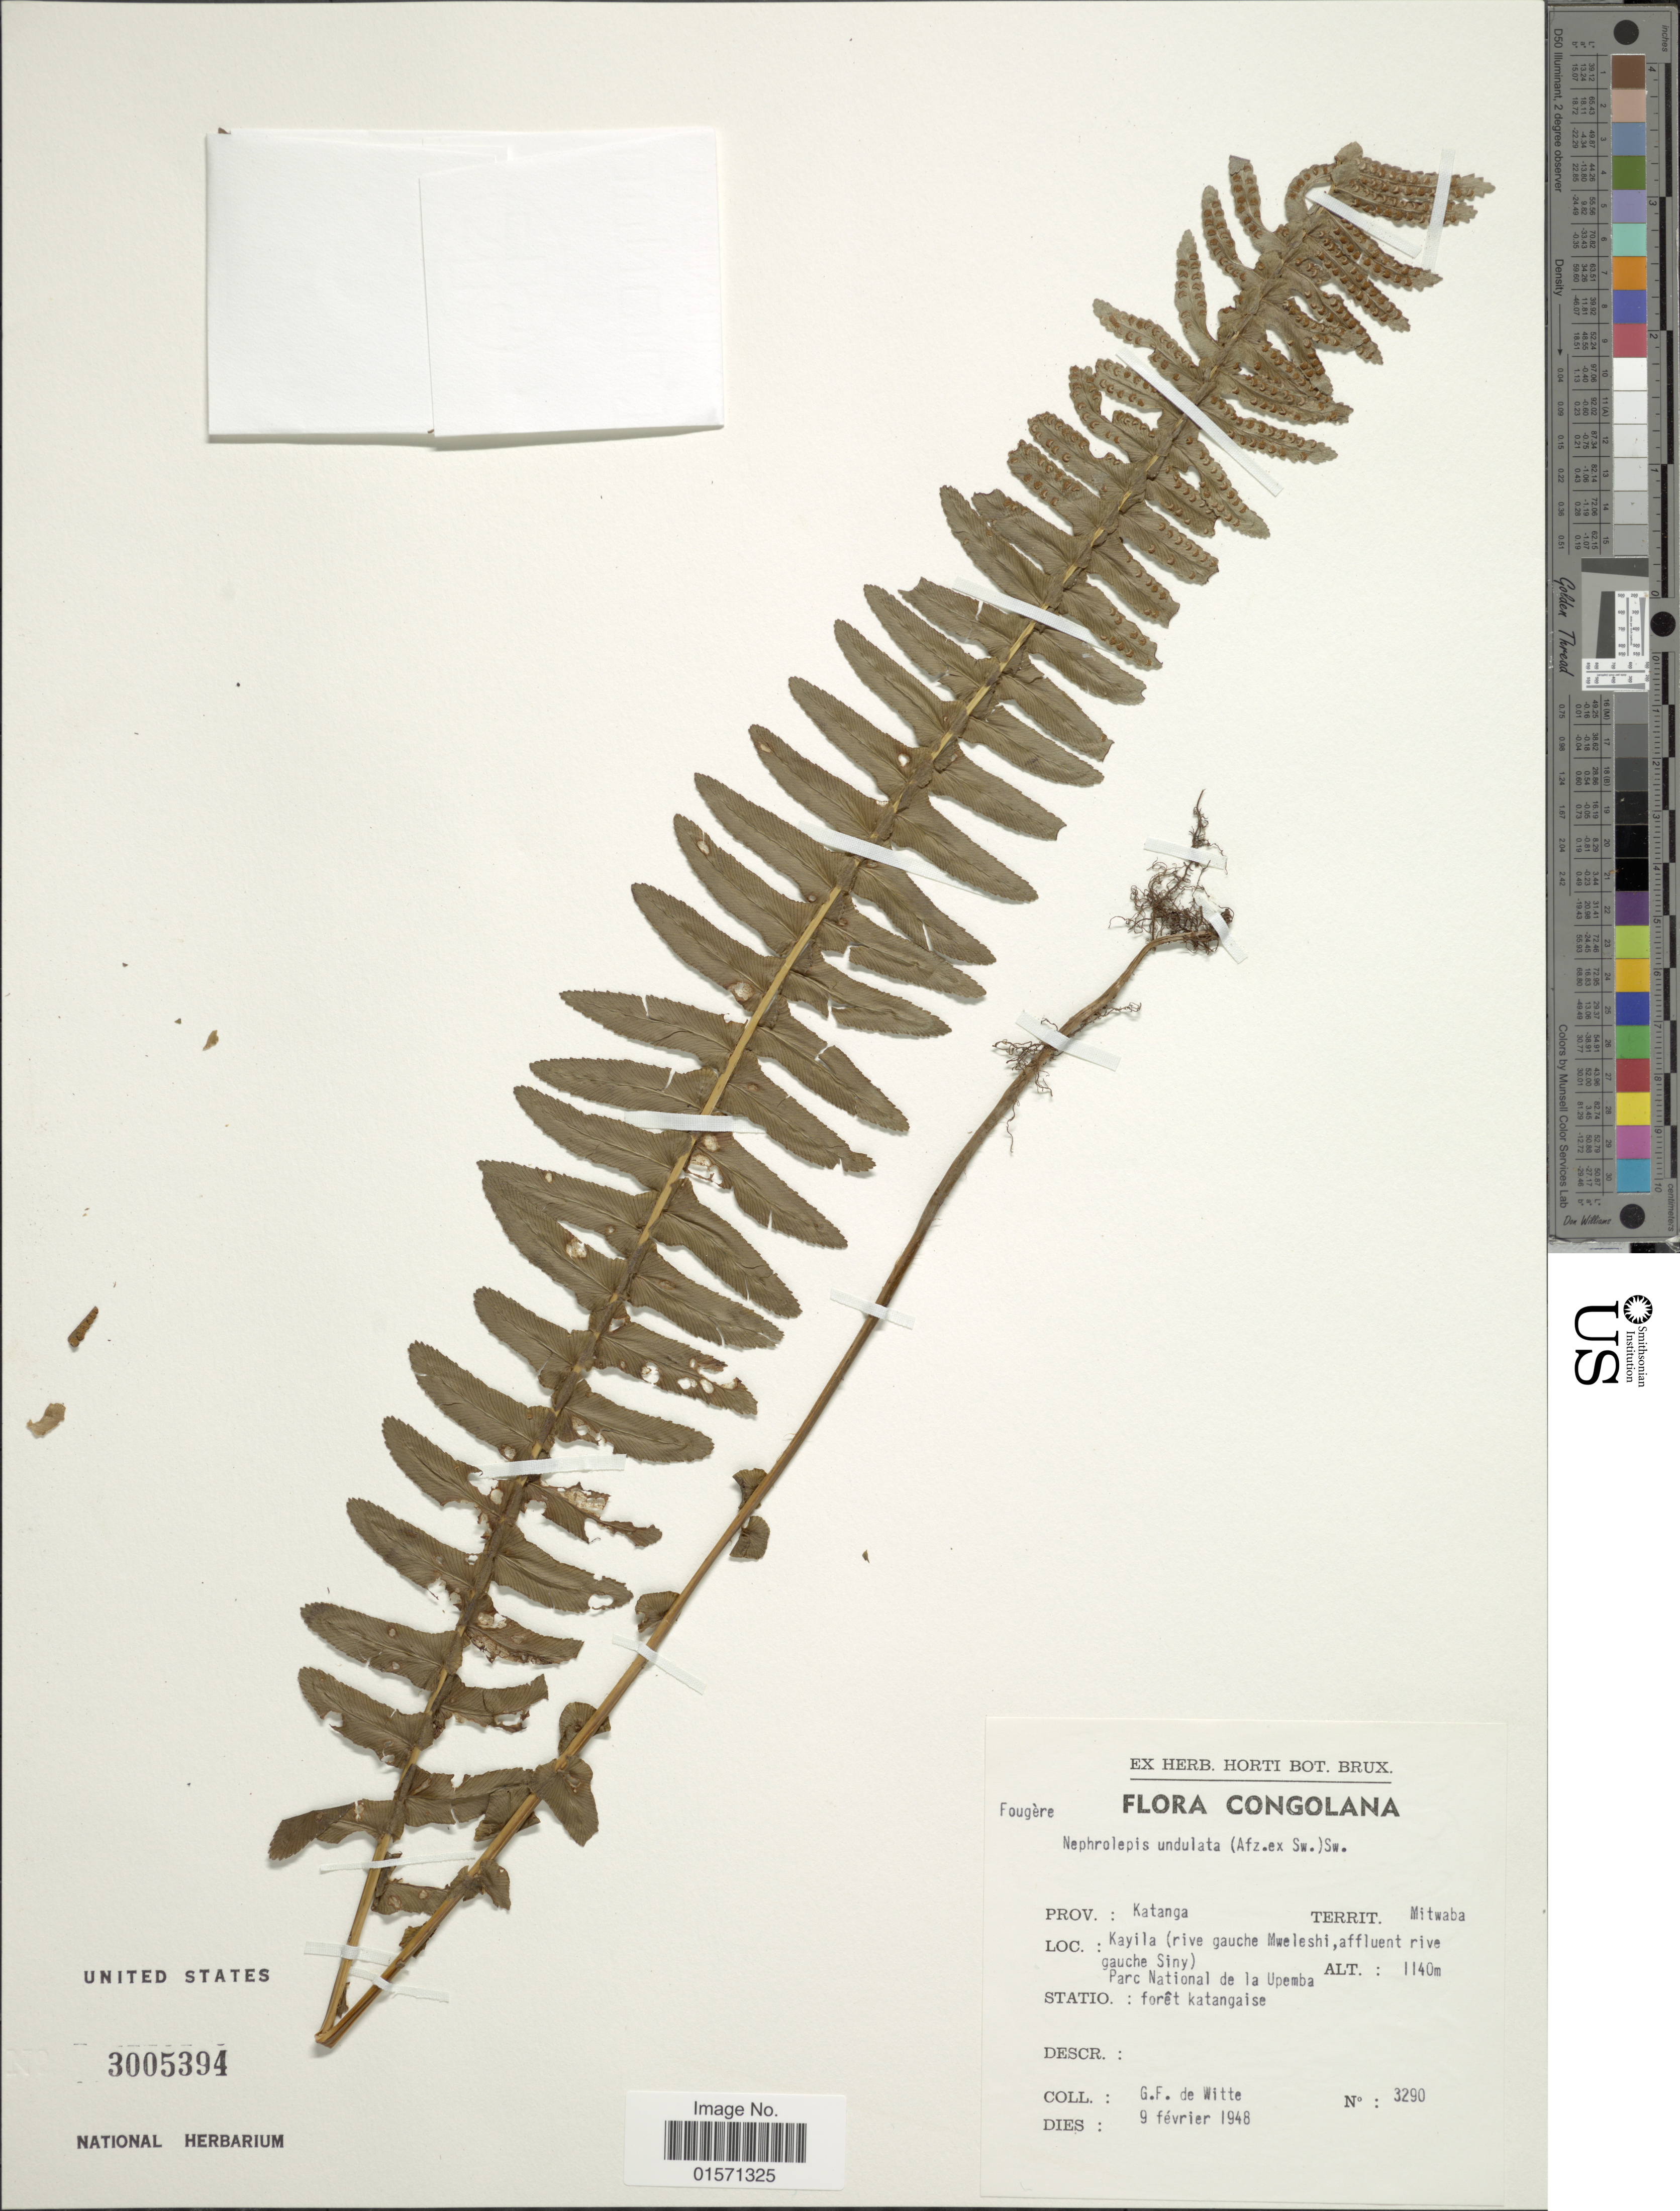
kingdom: Plantae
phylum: Tracheophyta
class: Polypodiopsida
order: Polypodiales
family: Nephrolepidaceae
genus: Nephrolepis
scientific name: Nephrolepis undulata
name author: J. Sm.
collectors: G. de Witte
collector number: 3290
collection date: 1948-02-09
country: Congo, Democratic Republic of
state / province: Haut-Katanga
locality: Congolana. Territ. Mitwaba. Kayila (rive gauche Mweleshi, affluent rive gauche Siny) Parc National de la Upemba. Statio.: forêt katangaise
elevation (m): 1140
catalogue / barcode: US 3005394